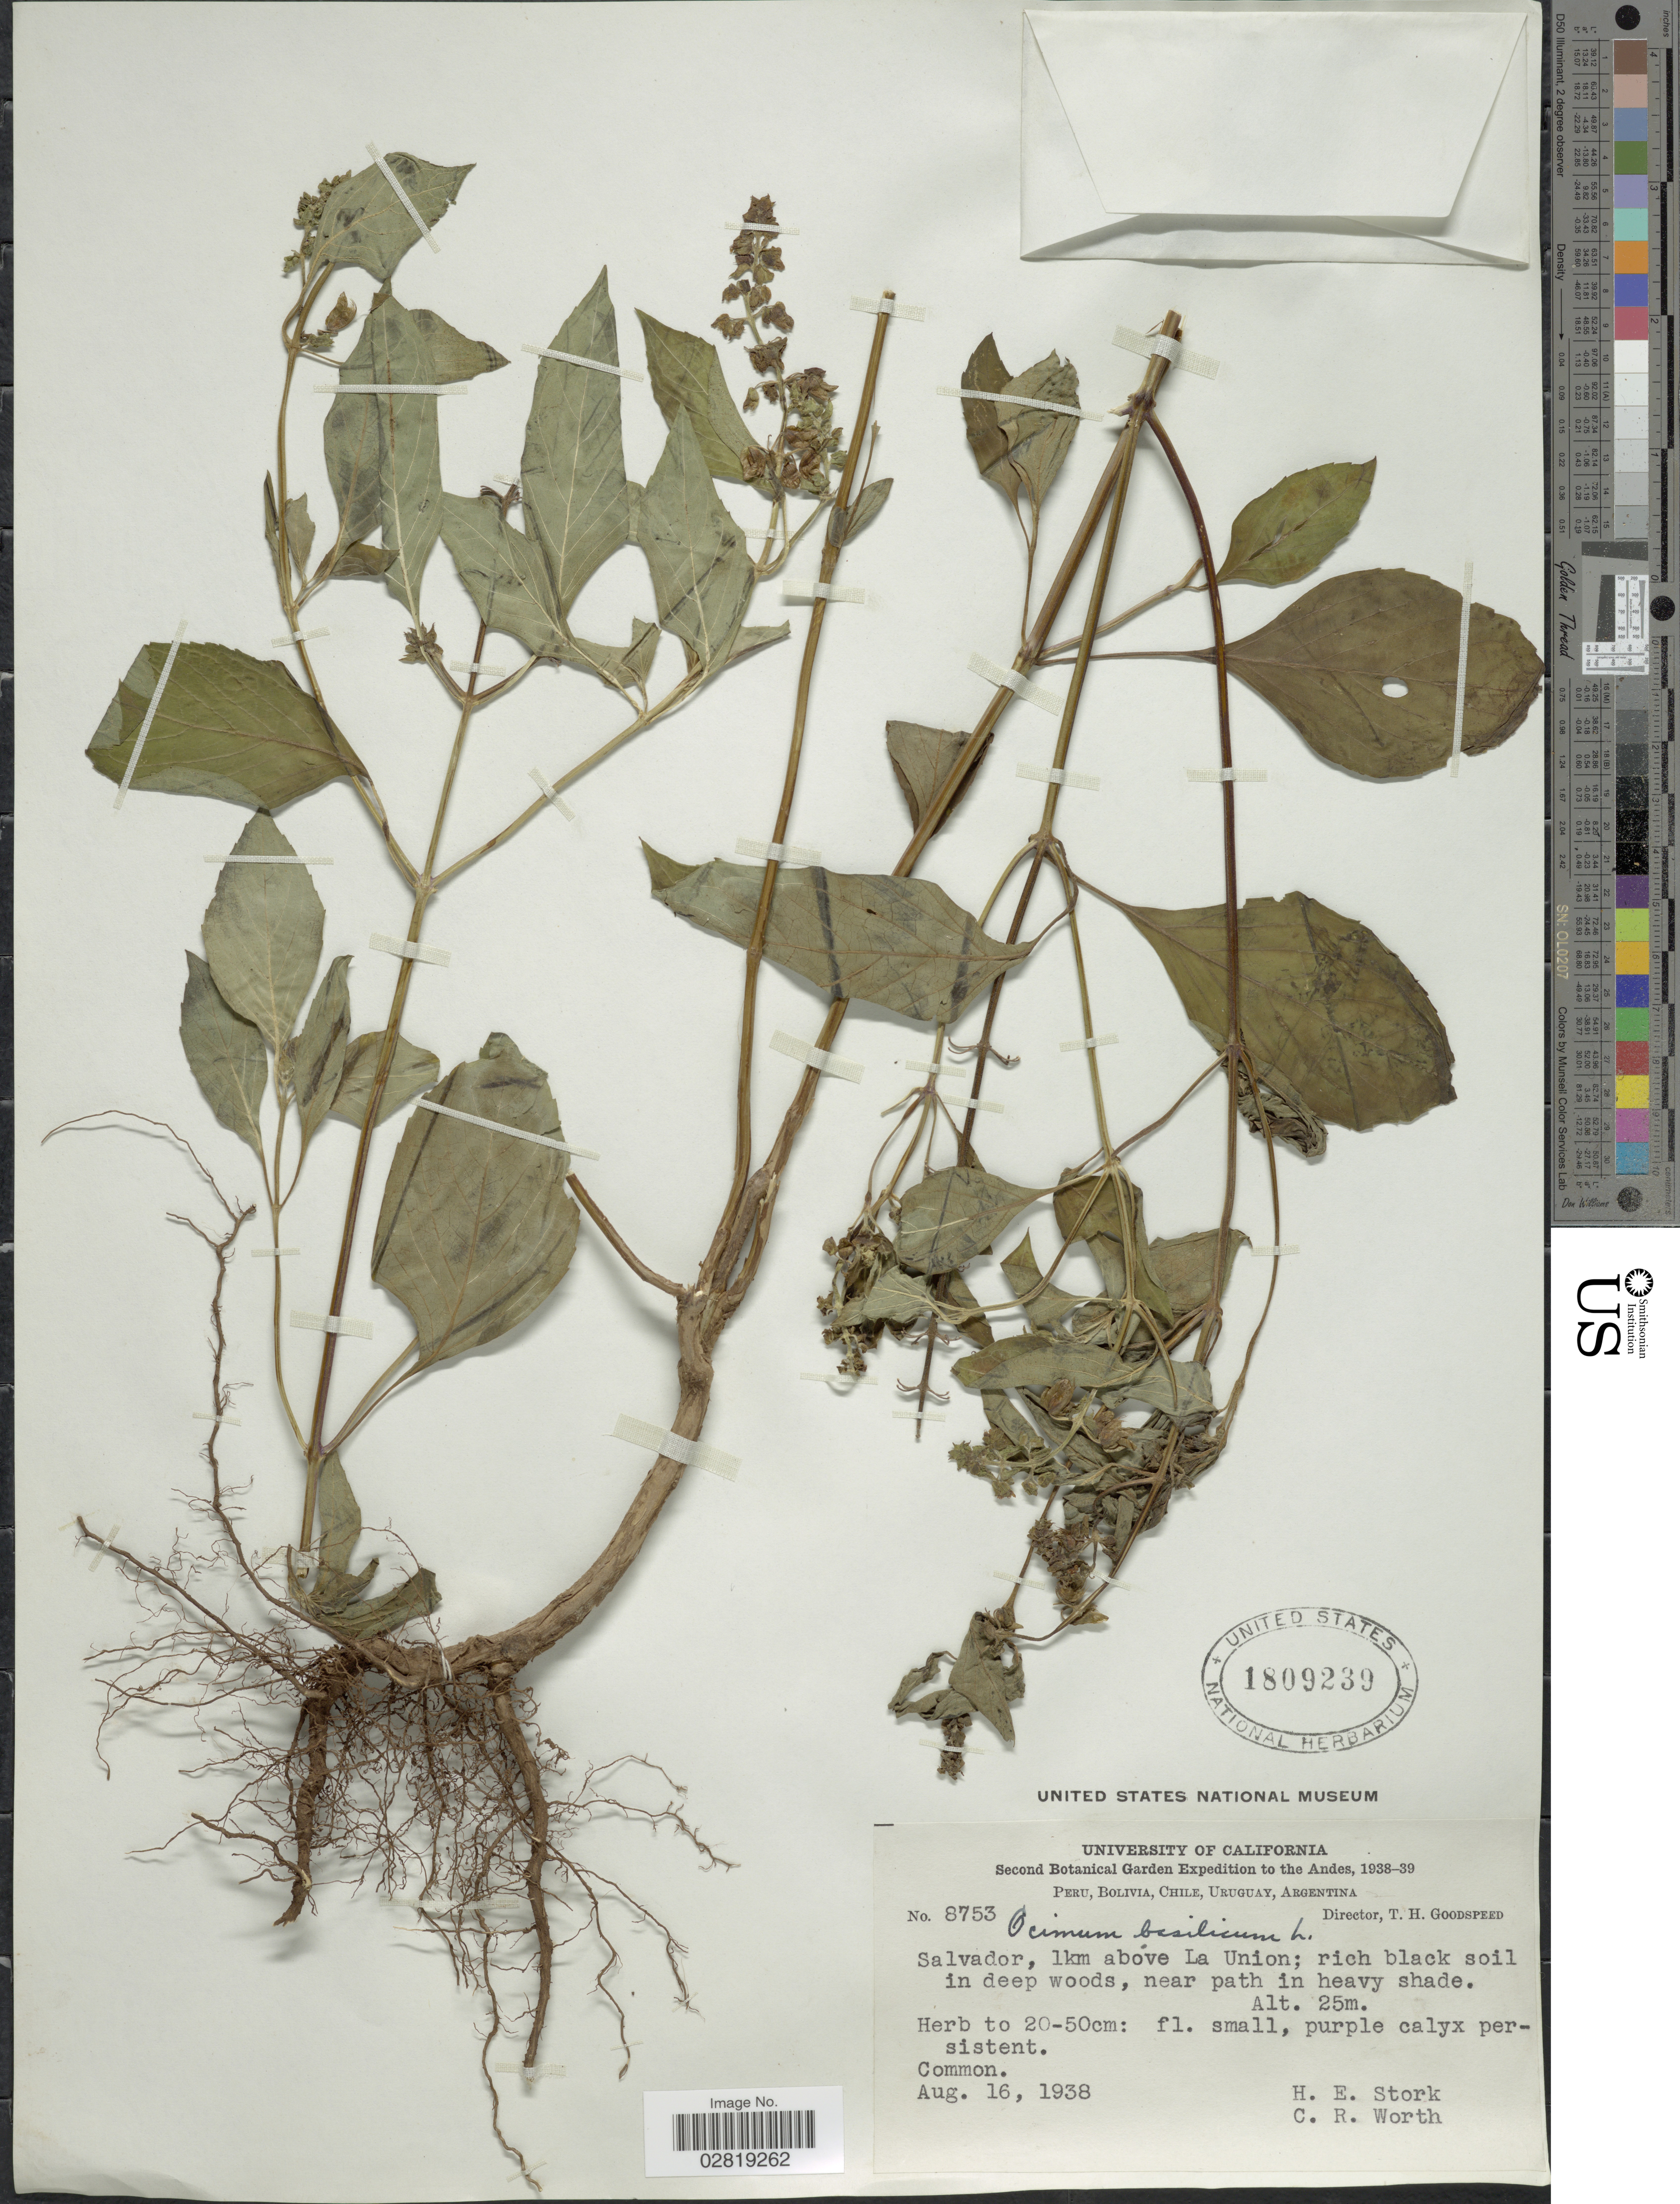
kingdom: Plantae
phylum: Tracheophyta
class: Magnoliopsida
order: Lamiales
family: Lamiaceae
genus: Ocimum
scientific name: Ocimum basilicum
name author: L.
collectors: H. E. Stork & C. R. Worth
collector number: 8753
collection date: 1938-08-16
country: El Salvador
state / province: La Union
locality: Salvador, 1km above La Union.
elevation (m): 25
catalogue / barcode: US 1809239